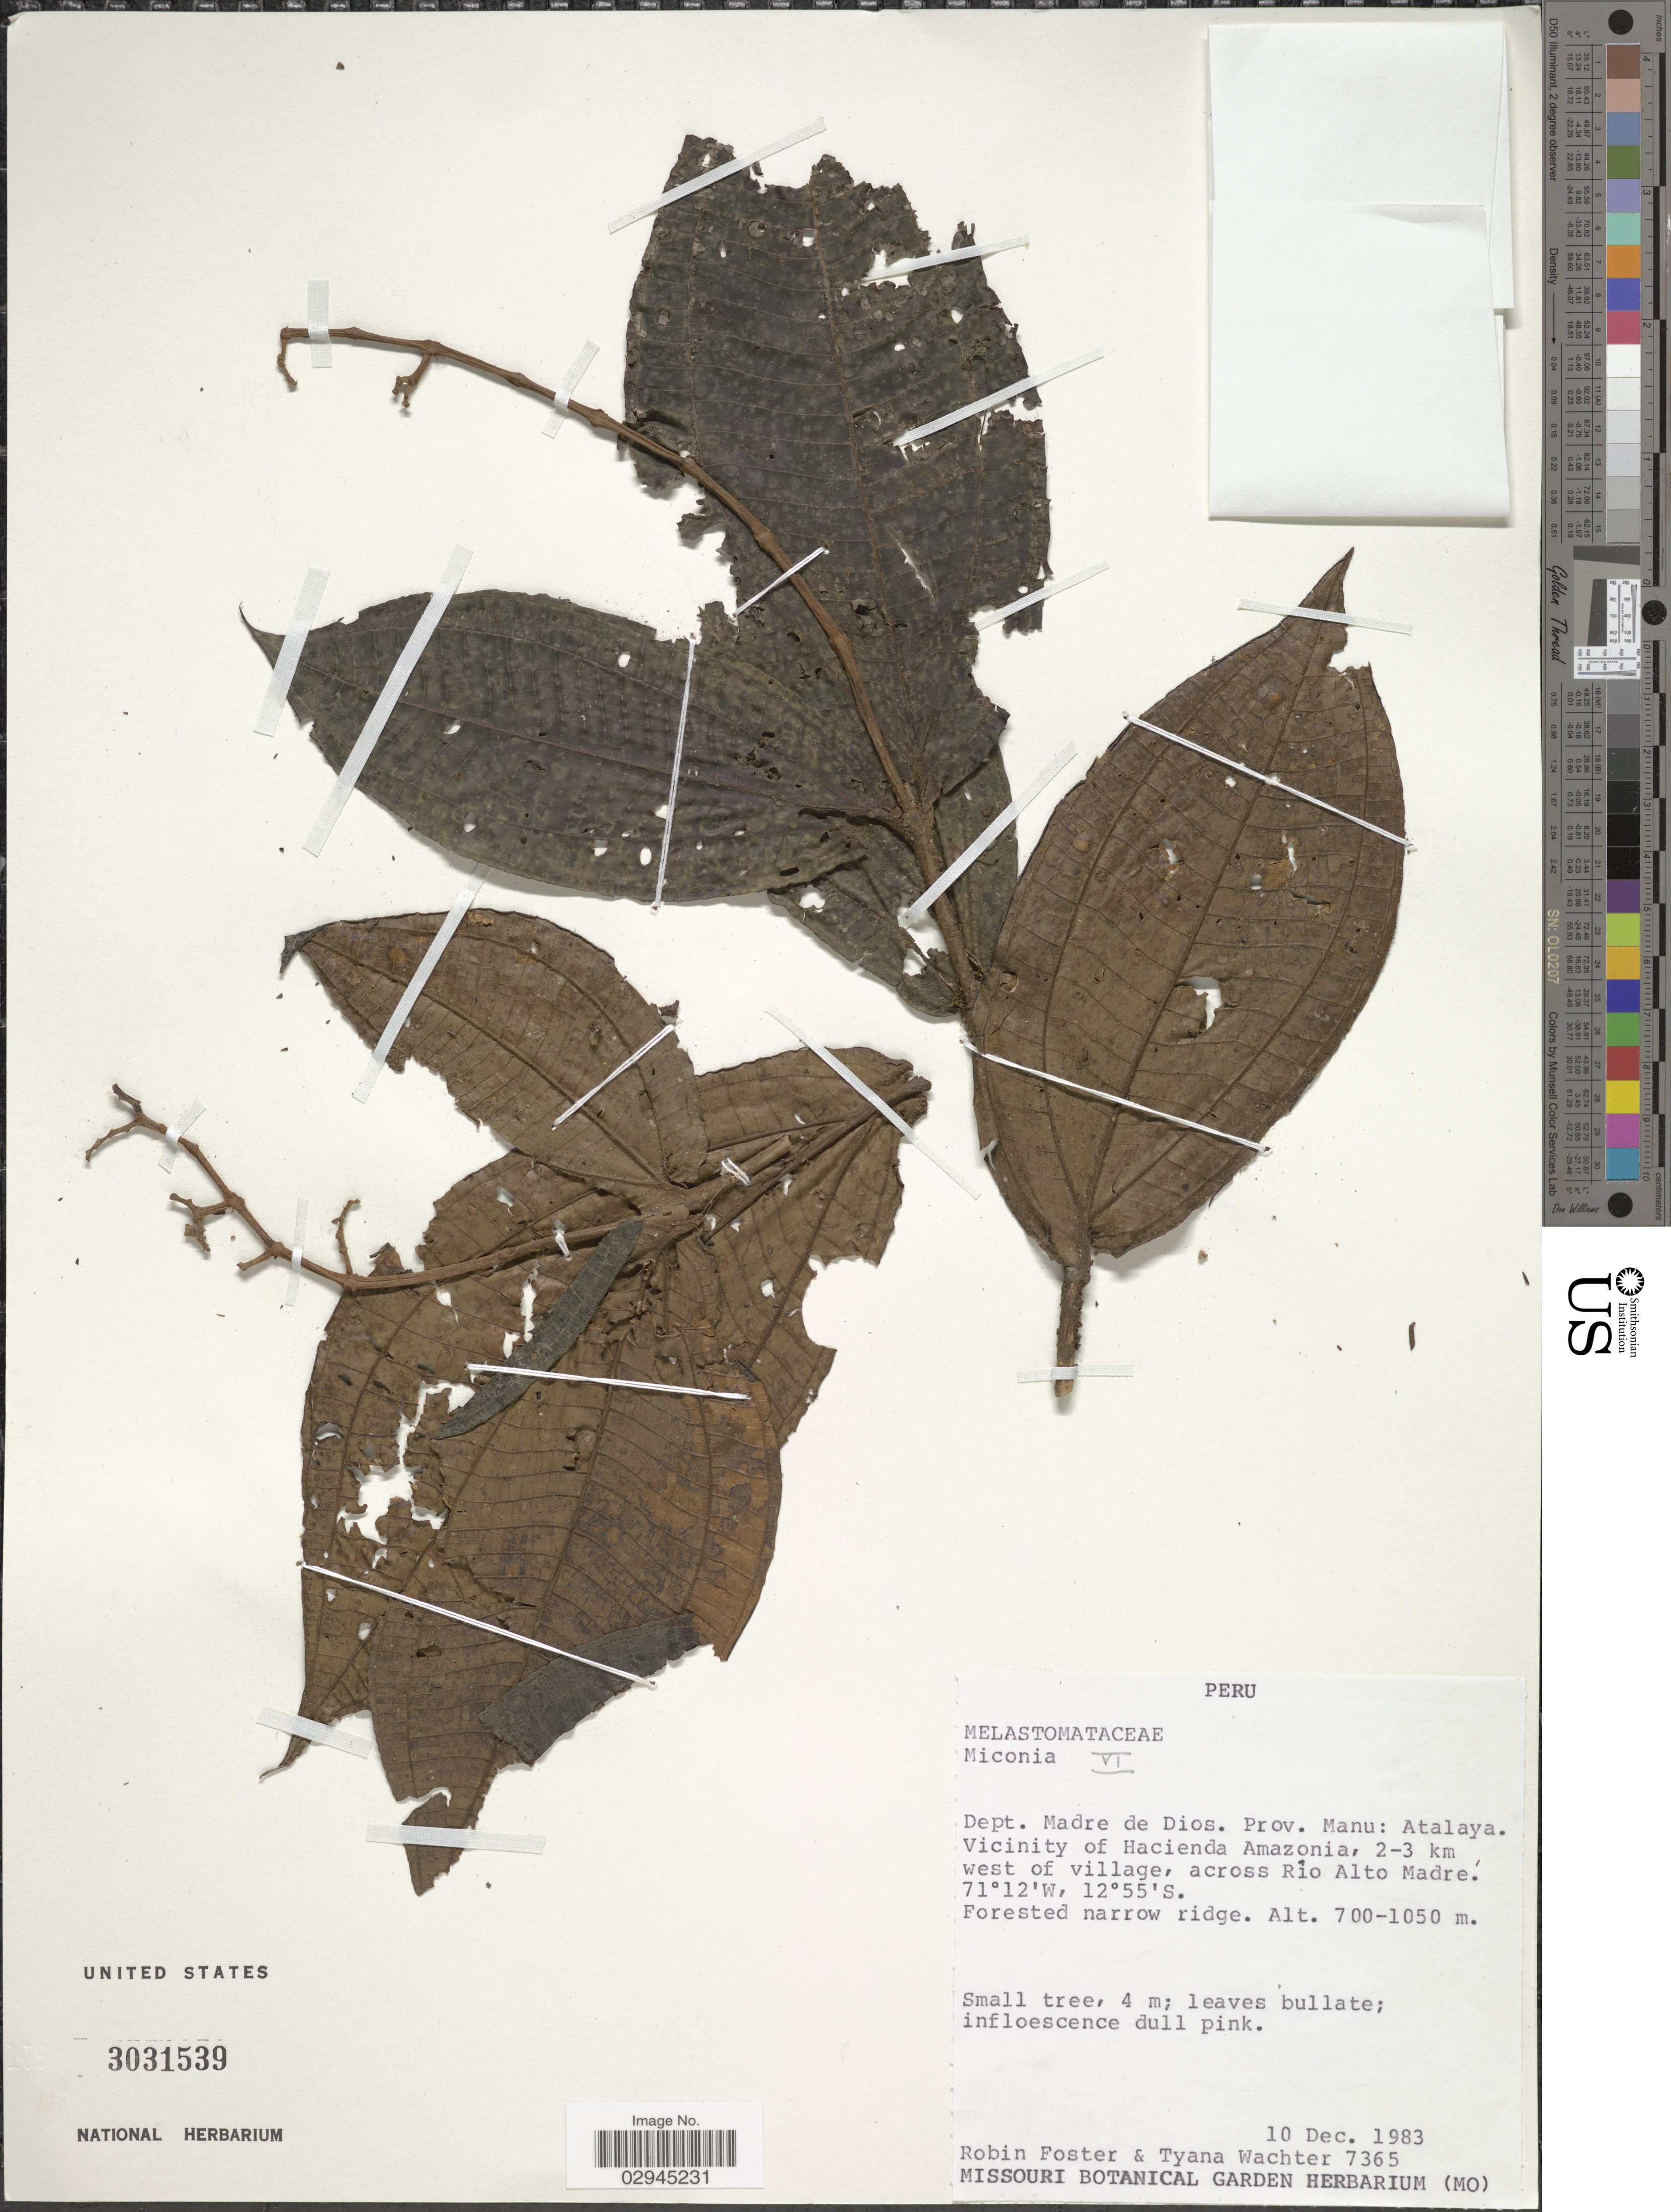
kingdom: Plantae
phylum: Tracheophyta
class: Magnoliopsida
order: Myrtales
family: Melastomataceae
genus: Miconia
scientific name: Miconia sp.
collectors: R. B. Foster & T. Wachter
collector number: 7365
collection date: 1983-12-10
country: Peru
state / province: Madre de Dios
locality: Dept. Madre de Dios. Prov. Manu: Atalaya. Vicinity of Hacienda Amazonia, 2-3 km,west of village, across Río Alto Madre.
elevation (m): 700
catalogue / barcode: US 3031539